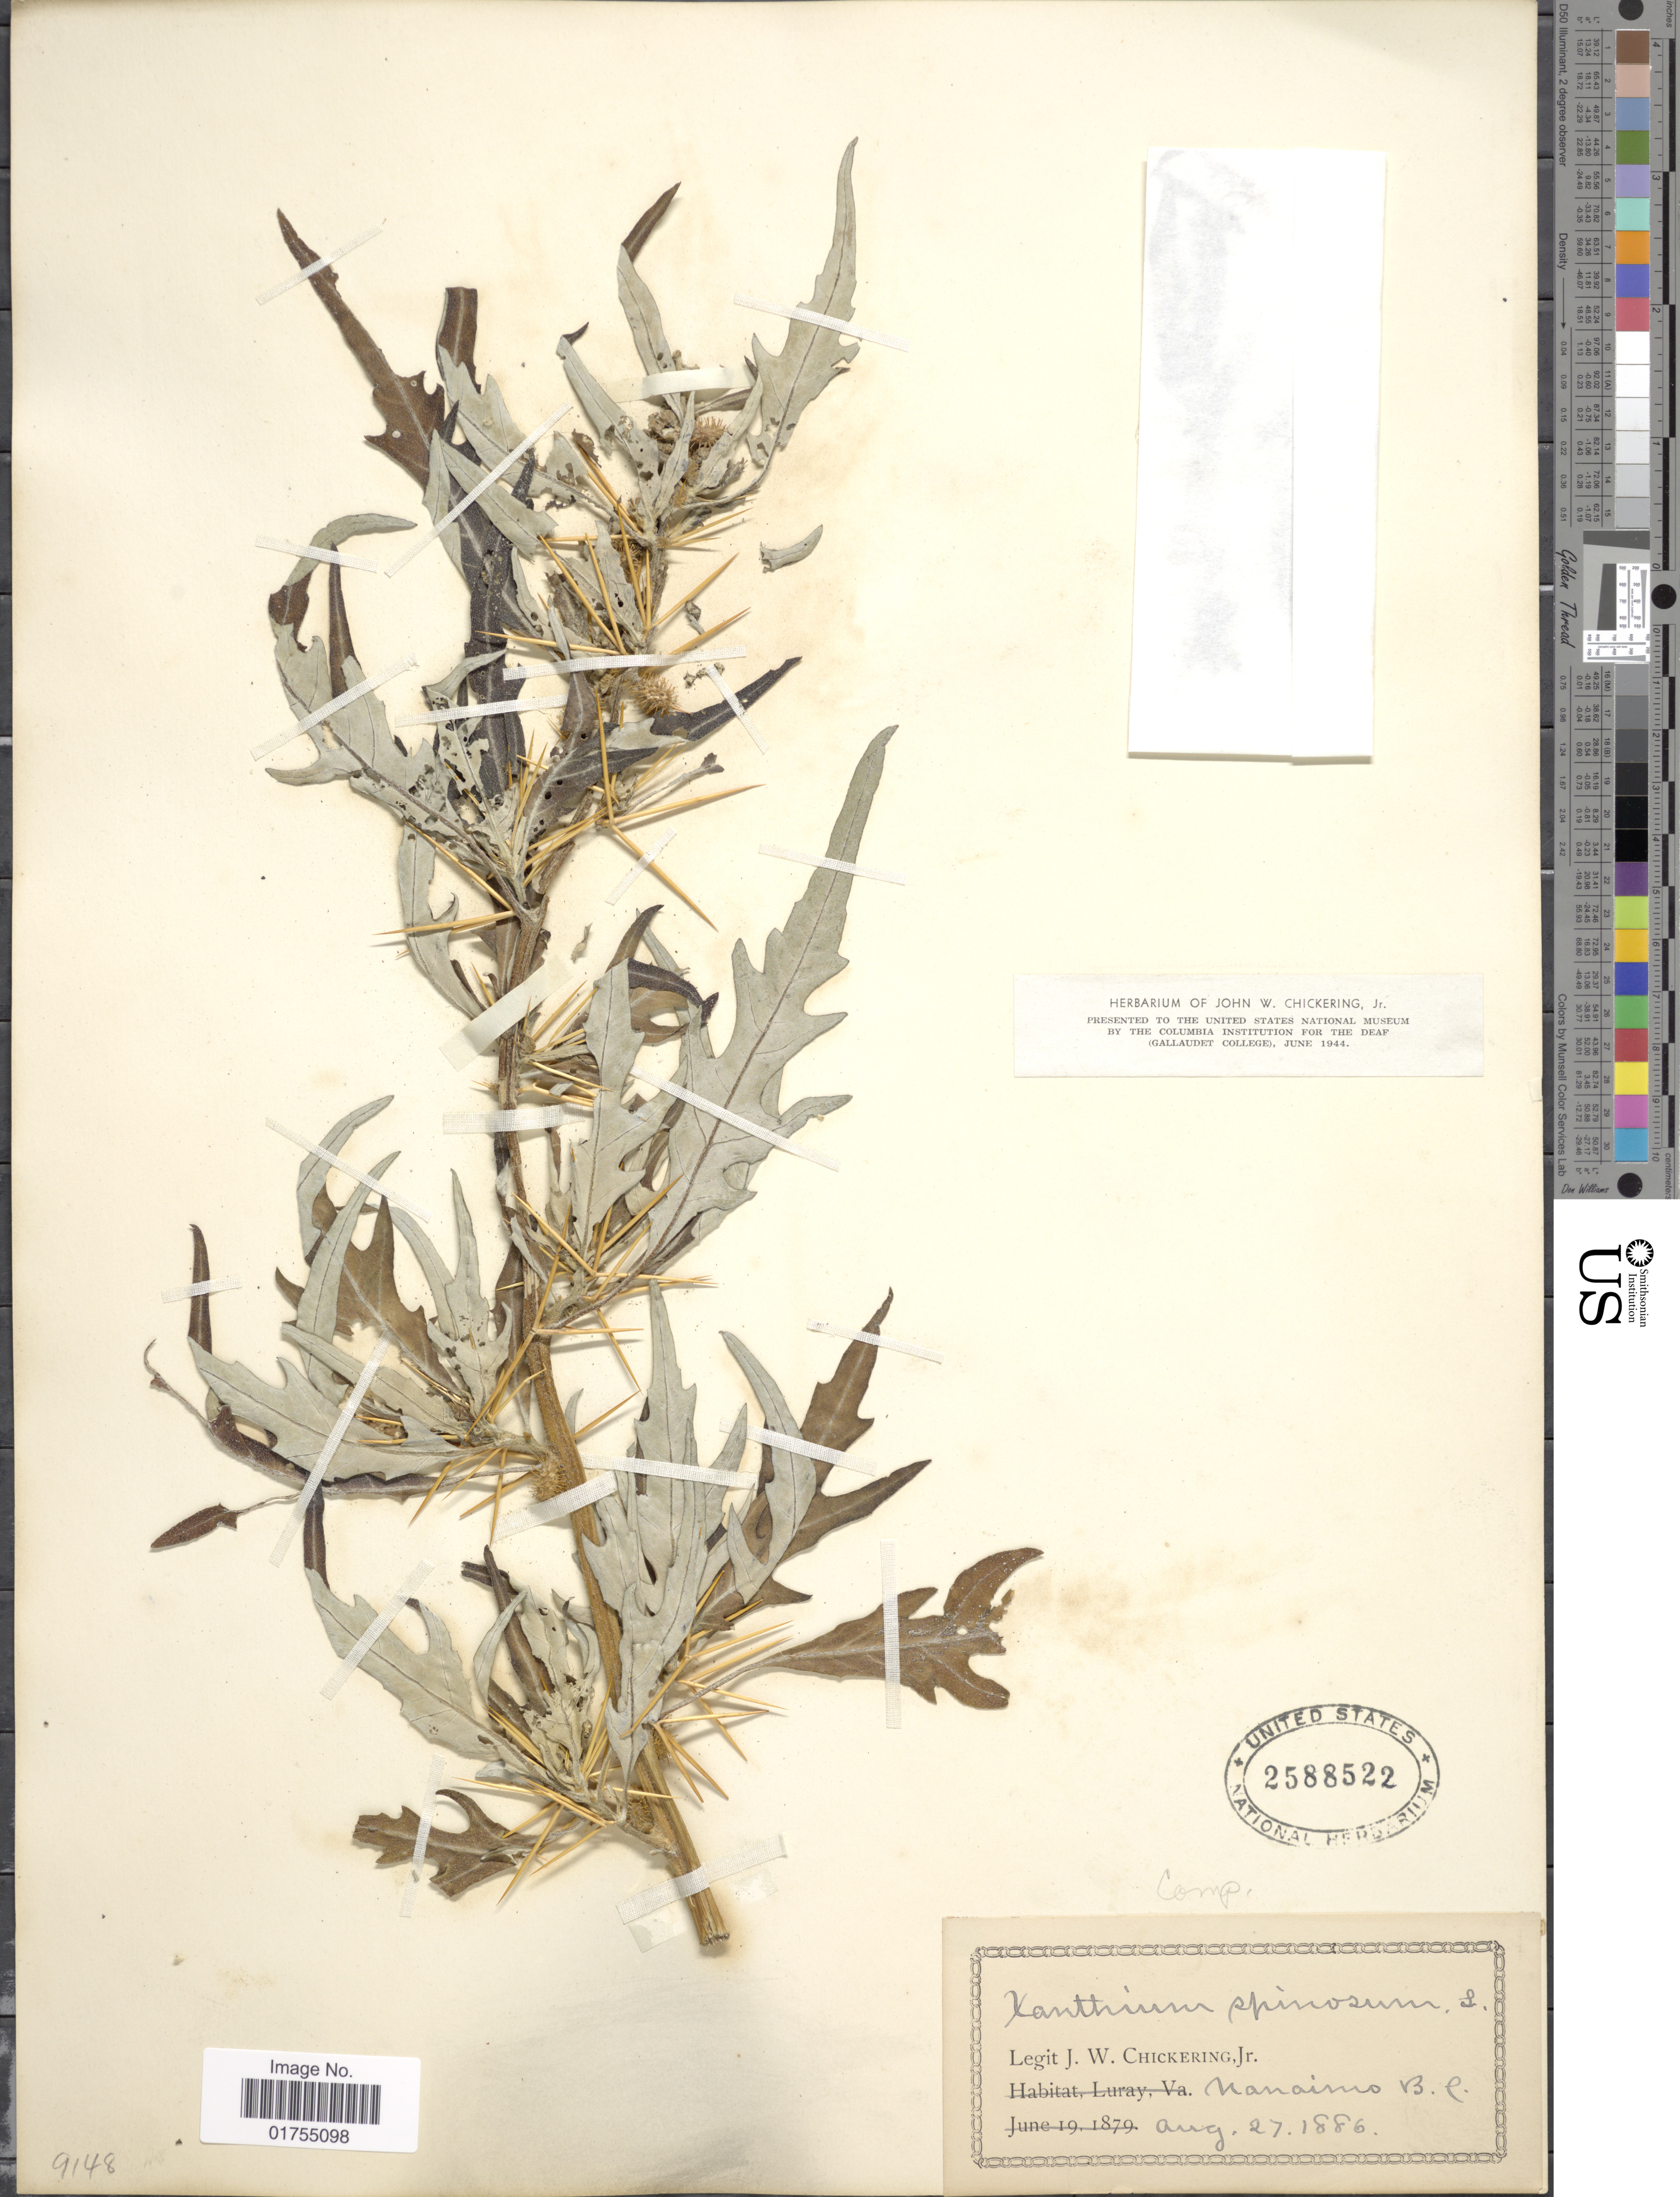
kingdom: Plantae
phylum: Tracheophyta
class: Magnoliopsida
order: Asterales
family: Asteraceae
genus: Xanthium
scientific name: Xanthium spinosum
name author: L.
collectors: J. W. Chickering Jr.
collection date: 1886-08-27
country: Canada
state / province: British Columbia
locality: Nanaimo, B.C.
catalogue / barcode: US 2588522